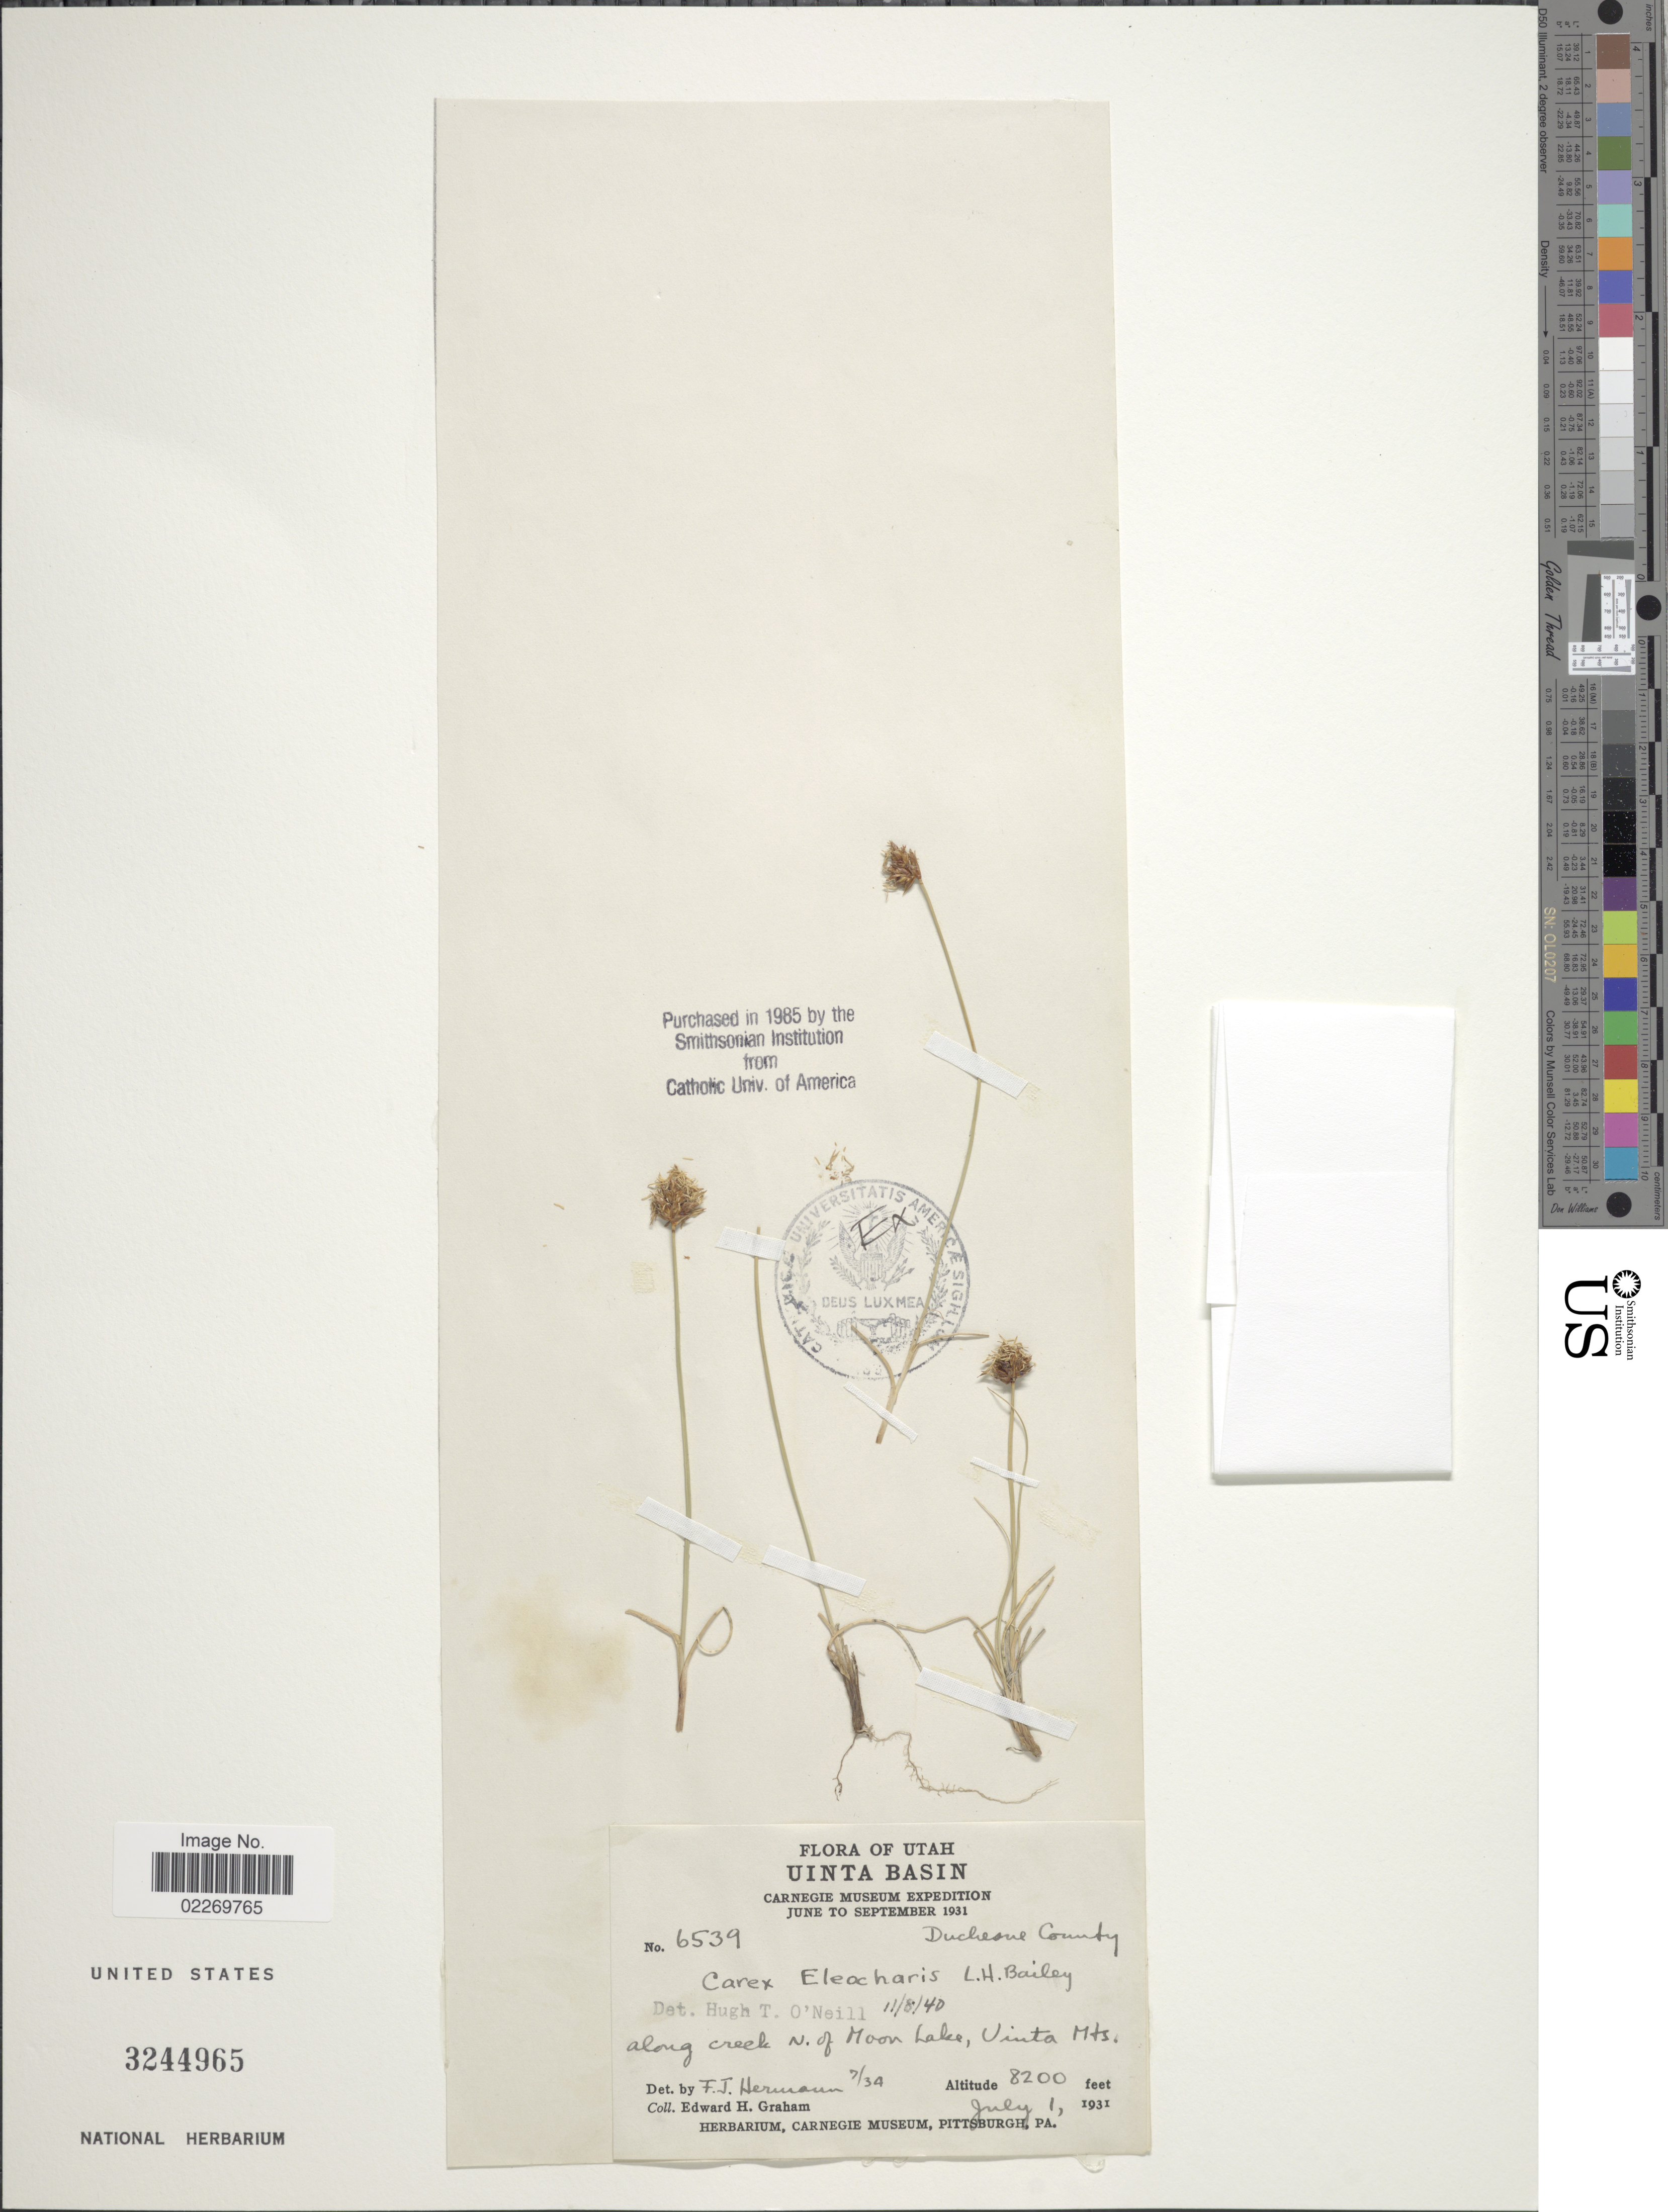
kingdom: Plantae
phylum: Tracheophyta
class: Liliopsida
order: Poales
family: Cyperaceae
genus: Carex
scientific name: Carex eleocharis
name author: L.H. Bailey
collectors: E. H. Graham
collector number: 6539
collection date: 1931-07-01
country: United States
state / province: Utah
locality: Uinta Basin. Along creek N. of Moon Lake, Uinta Mts.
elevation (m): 2499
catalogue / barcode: US 3244965